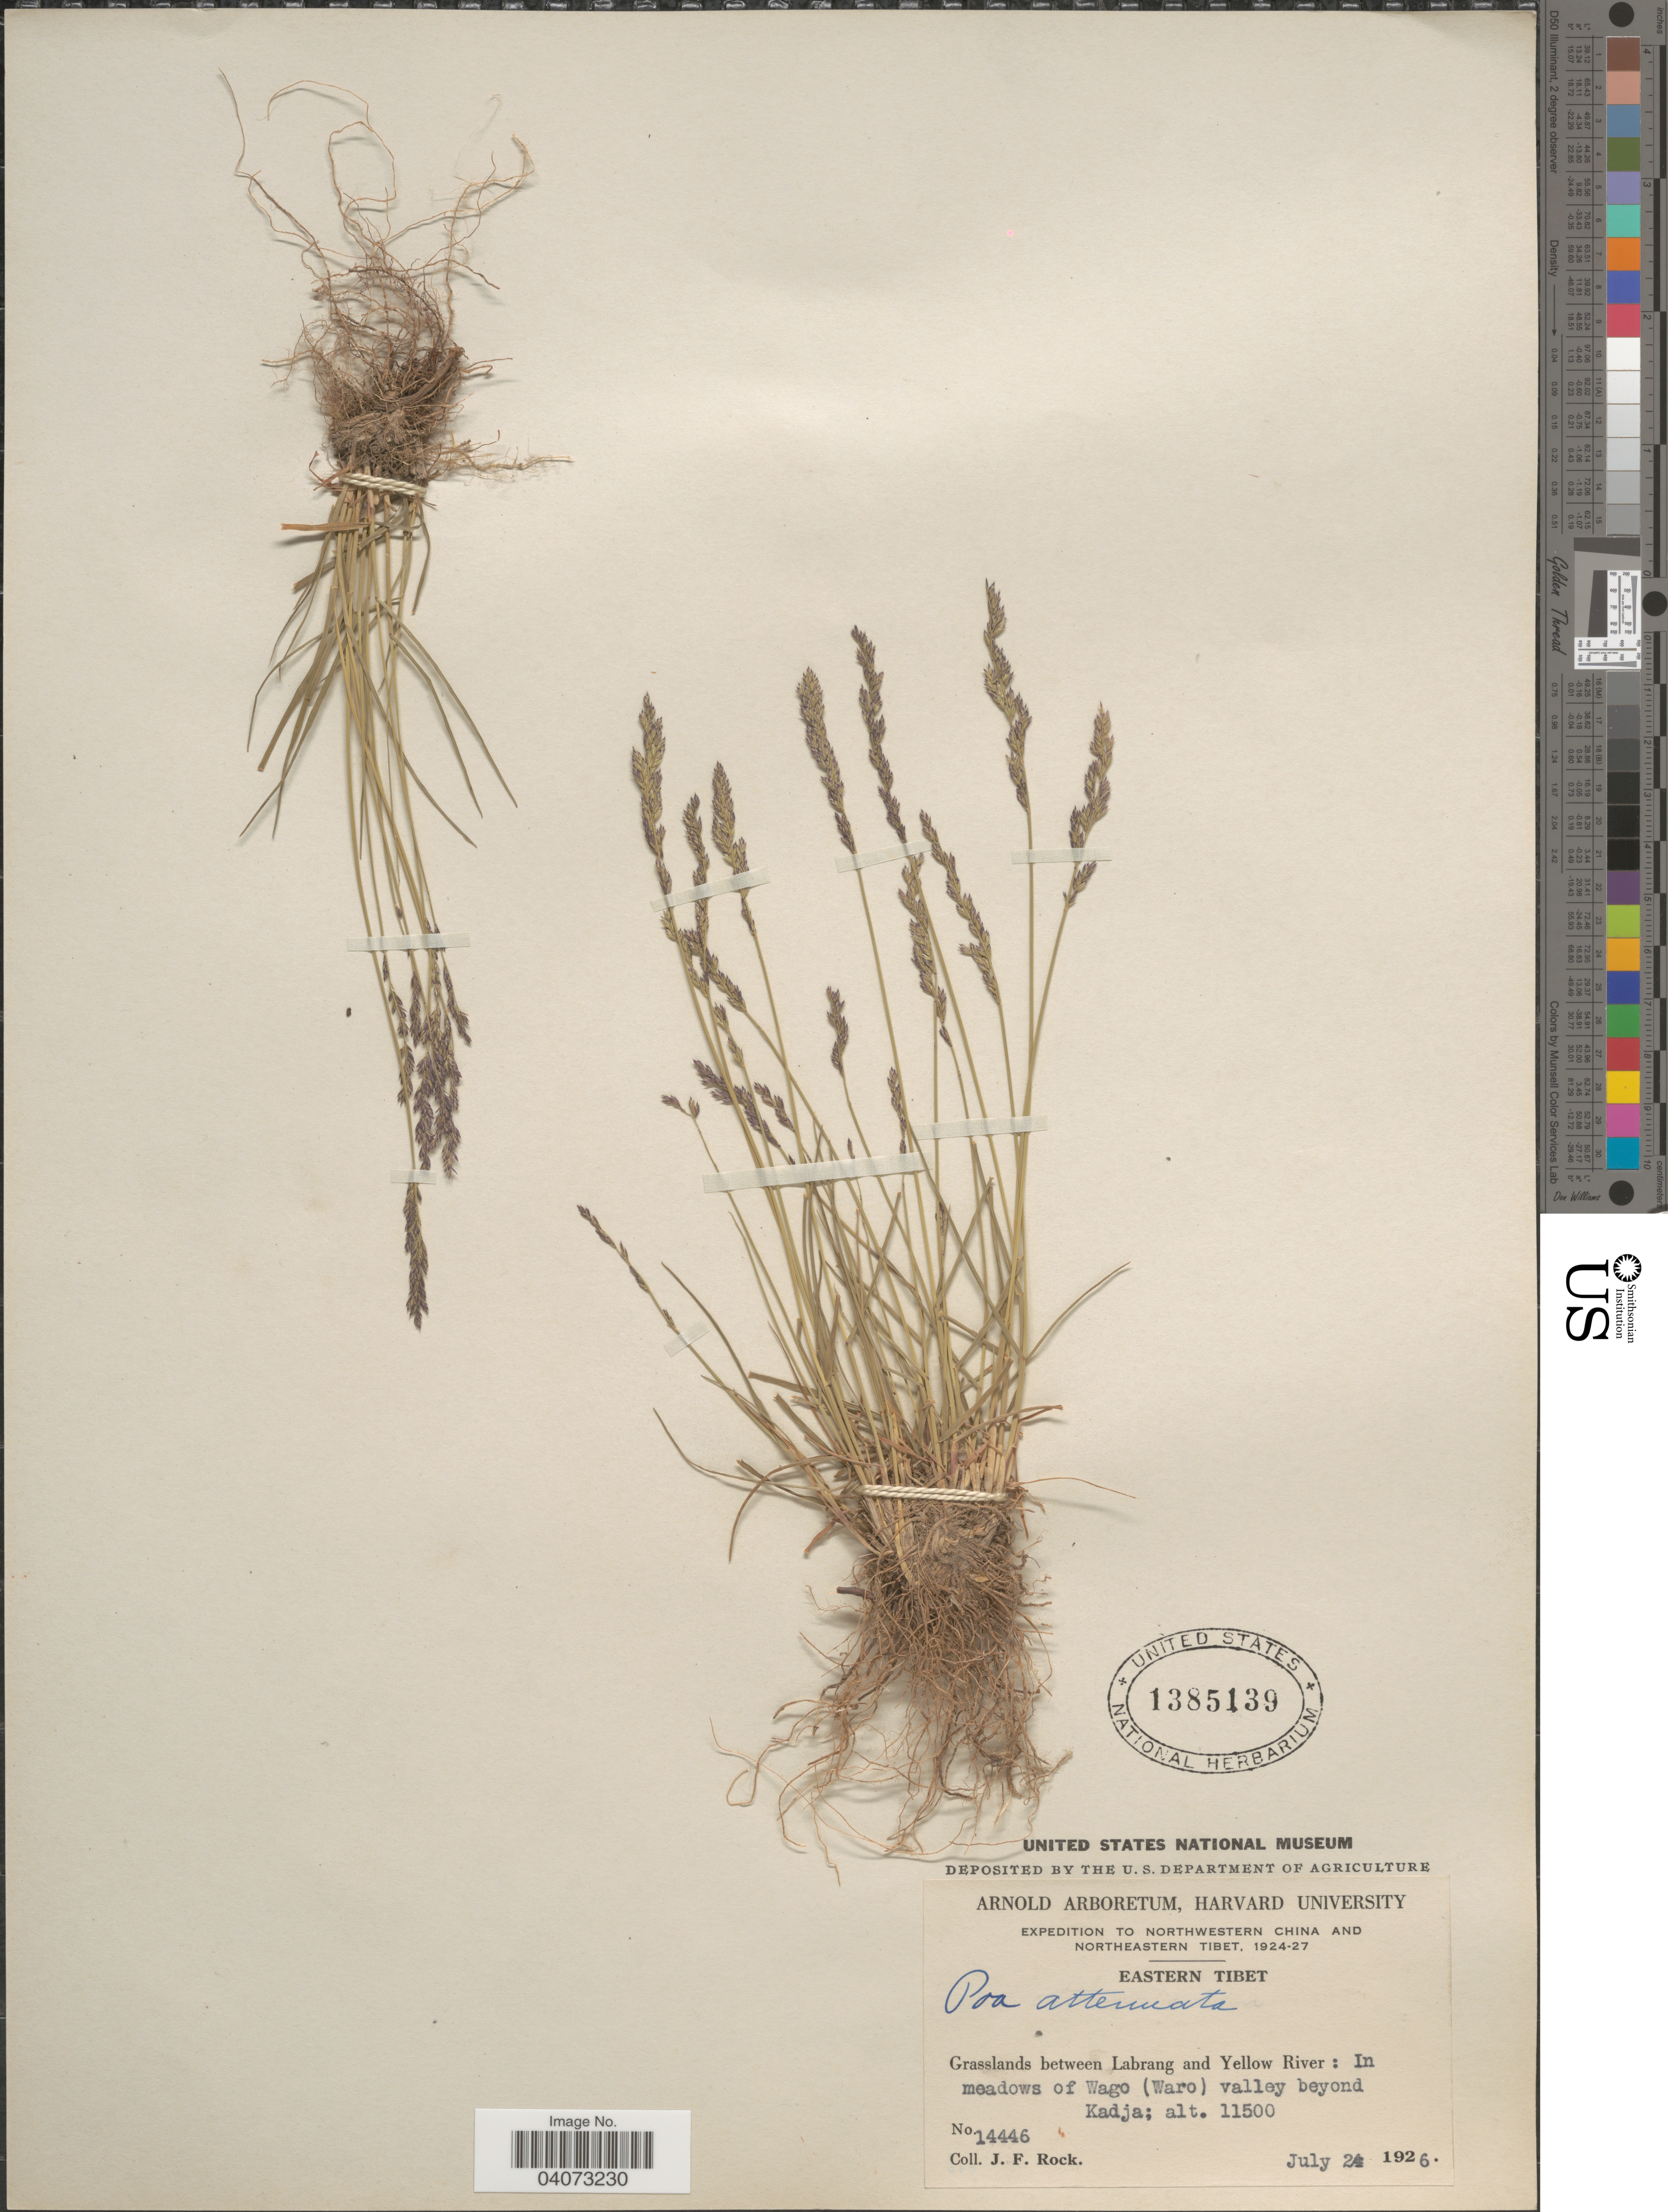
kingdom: Plantae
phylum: Tracheophyta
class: Liliopsida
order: Poales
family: Poaceae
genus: Poa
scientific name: Poa attenuata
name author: Trin.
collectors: J. Rock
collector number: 14446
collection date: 1926-07-24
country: China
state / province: Xizang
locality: Expedition to Northwestern China and Northeastern Tibet, 1924-27. Eastern Tibet. Grasslands between Labrang and Yellow River: In meadows of Wago (Waro) valley beyond Kadja.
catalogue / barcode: US 1385139